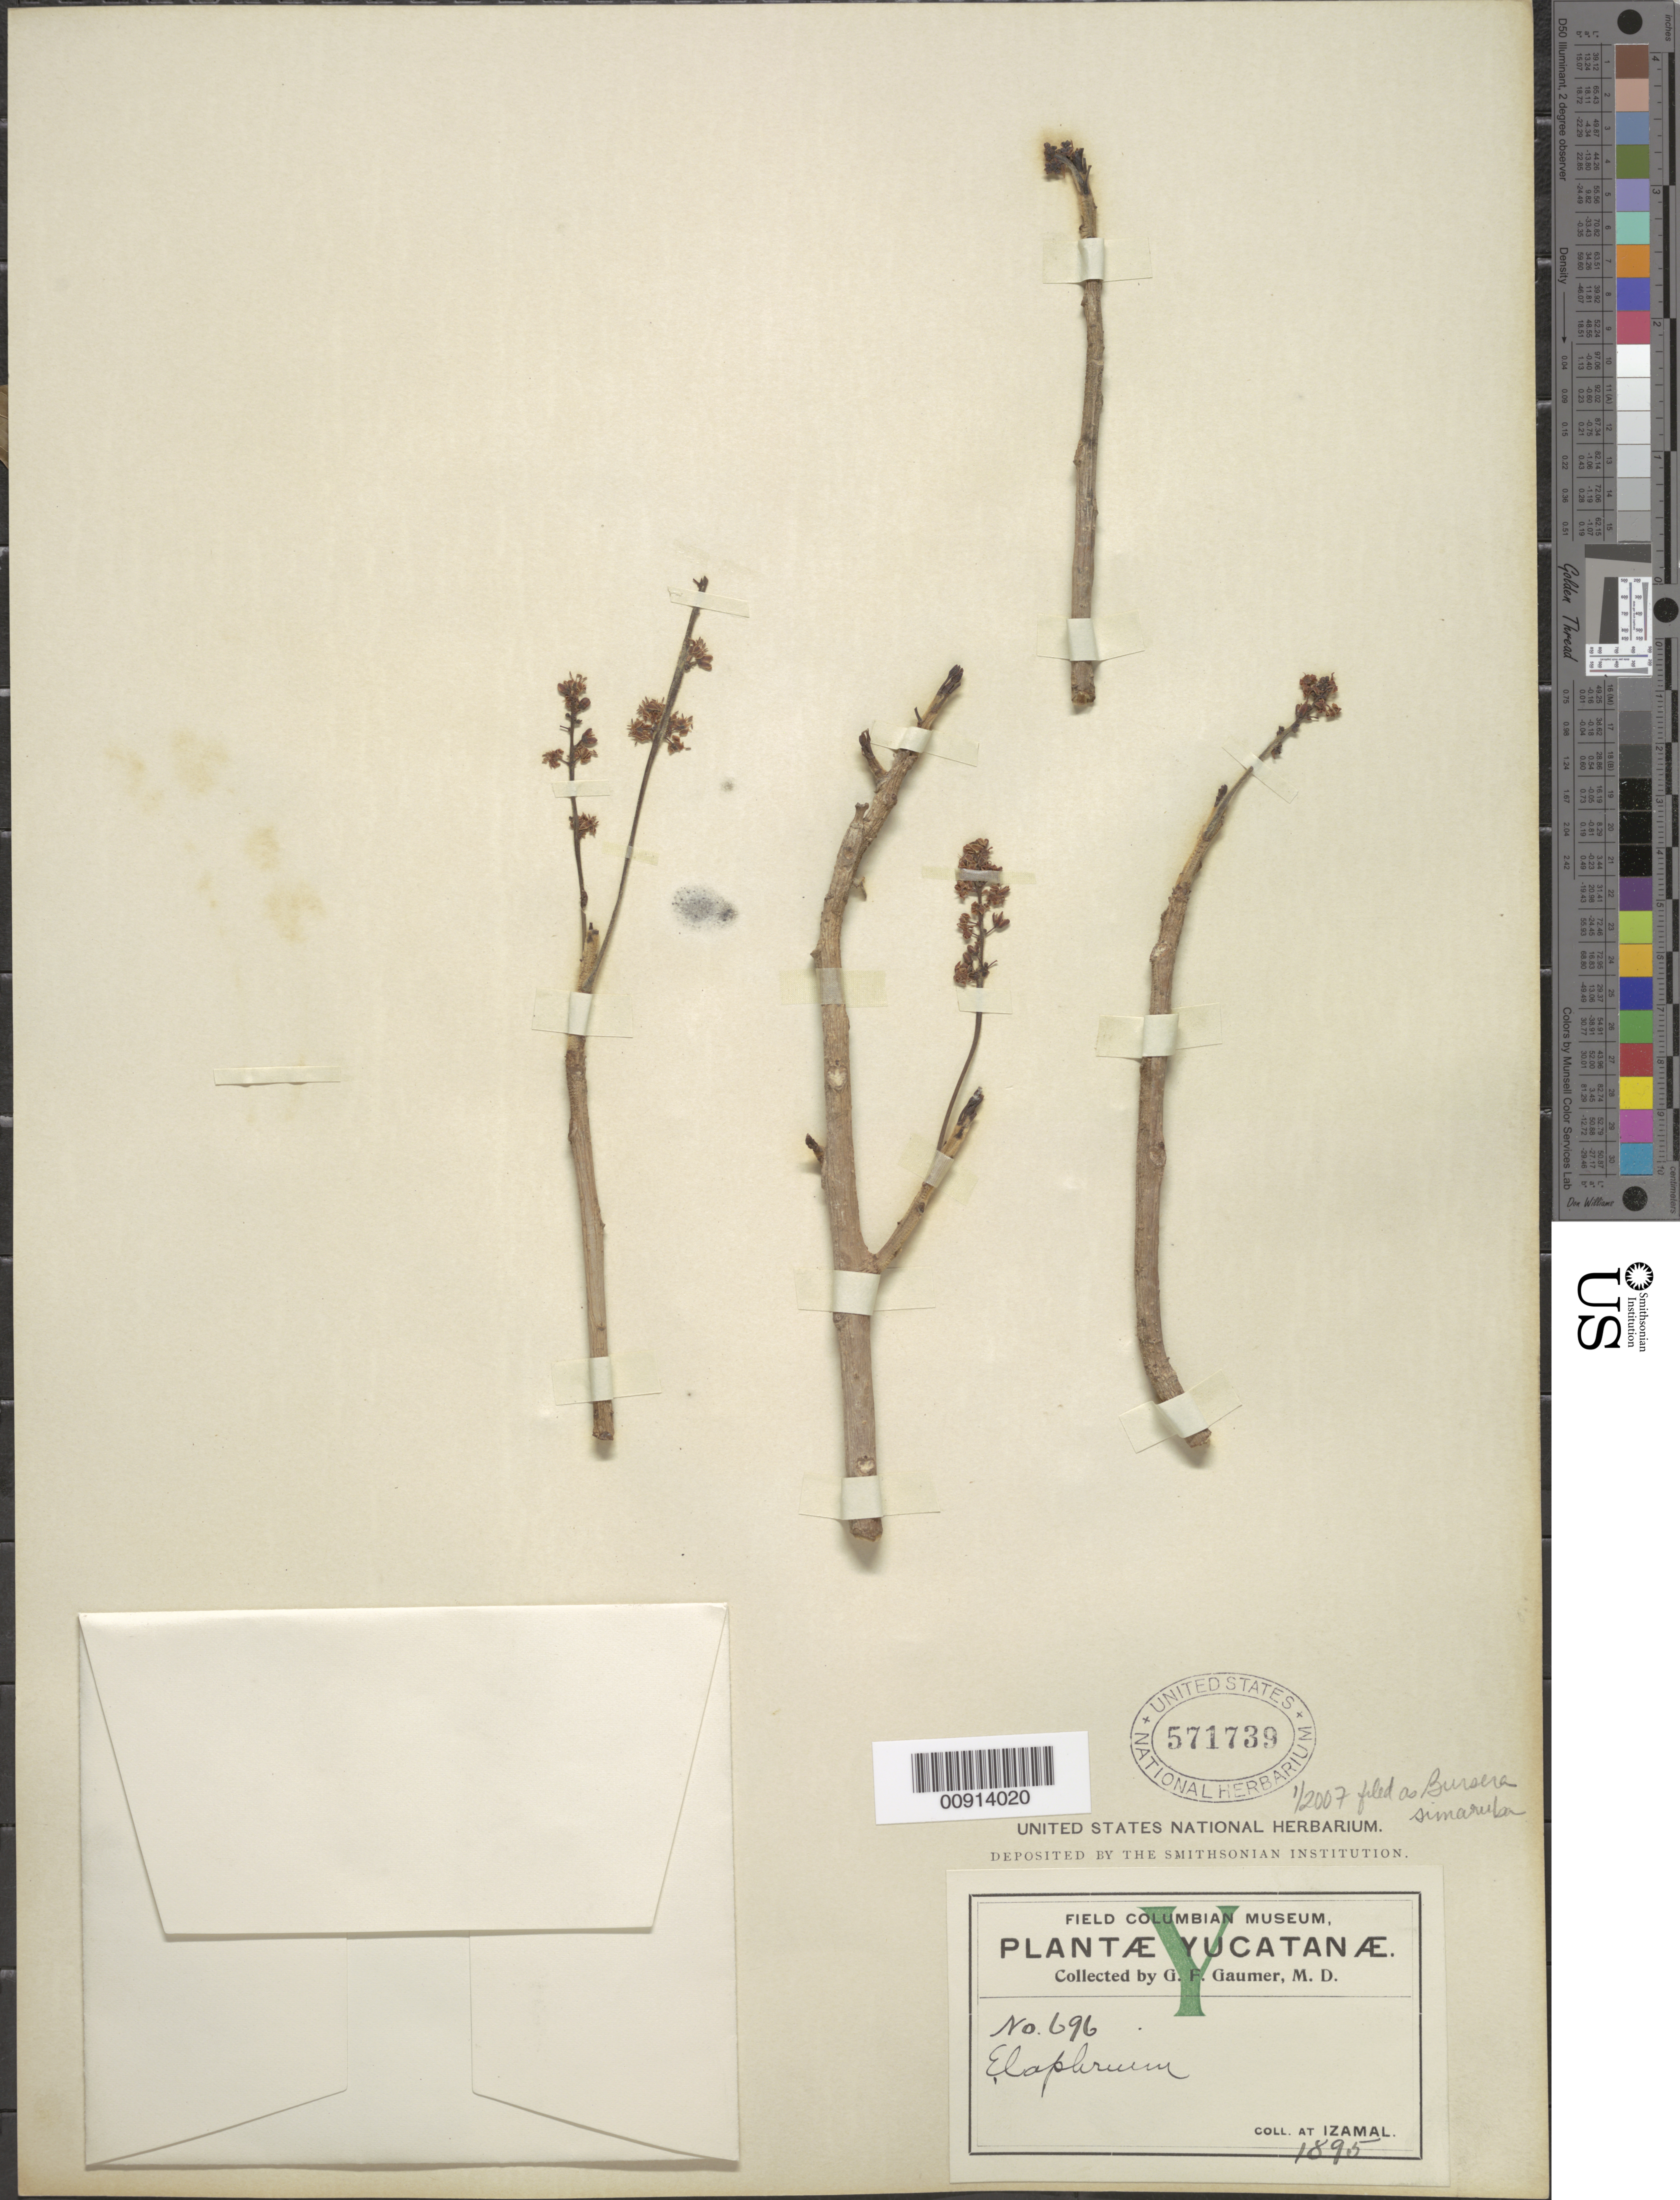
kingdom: Plantae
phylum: Tracheophyta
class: Magnoliopsida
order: Sapindales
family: Burseraceae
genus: Bursera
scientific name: Bursera simaruba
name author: (L.) Sarg.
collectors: G. F. Gaumer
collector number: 696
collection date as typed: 1895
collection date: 1895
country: Mexico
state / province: Yucatán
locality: Izamal, Yucatán.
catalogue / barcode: US 571739